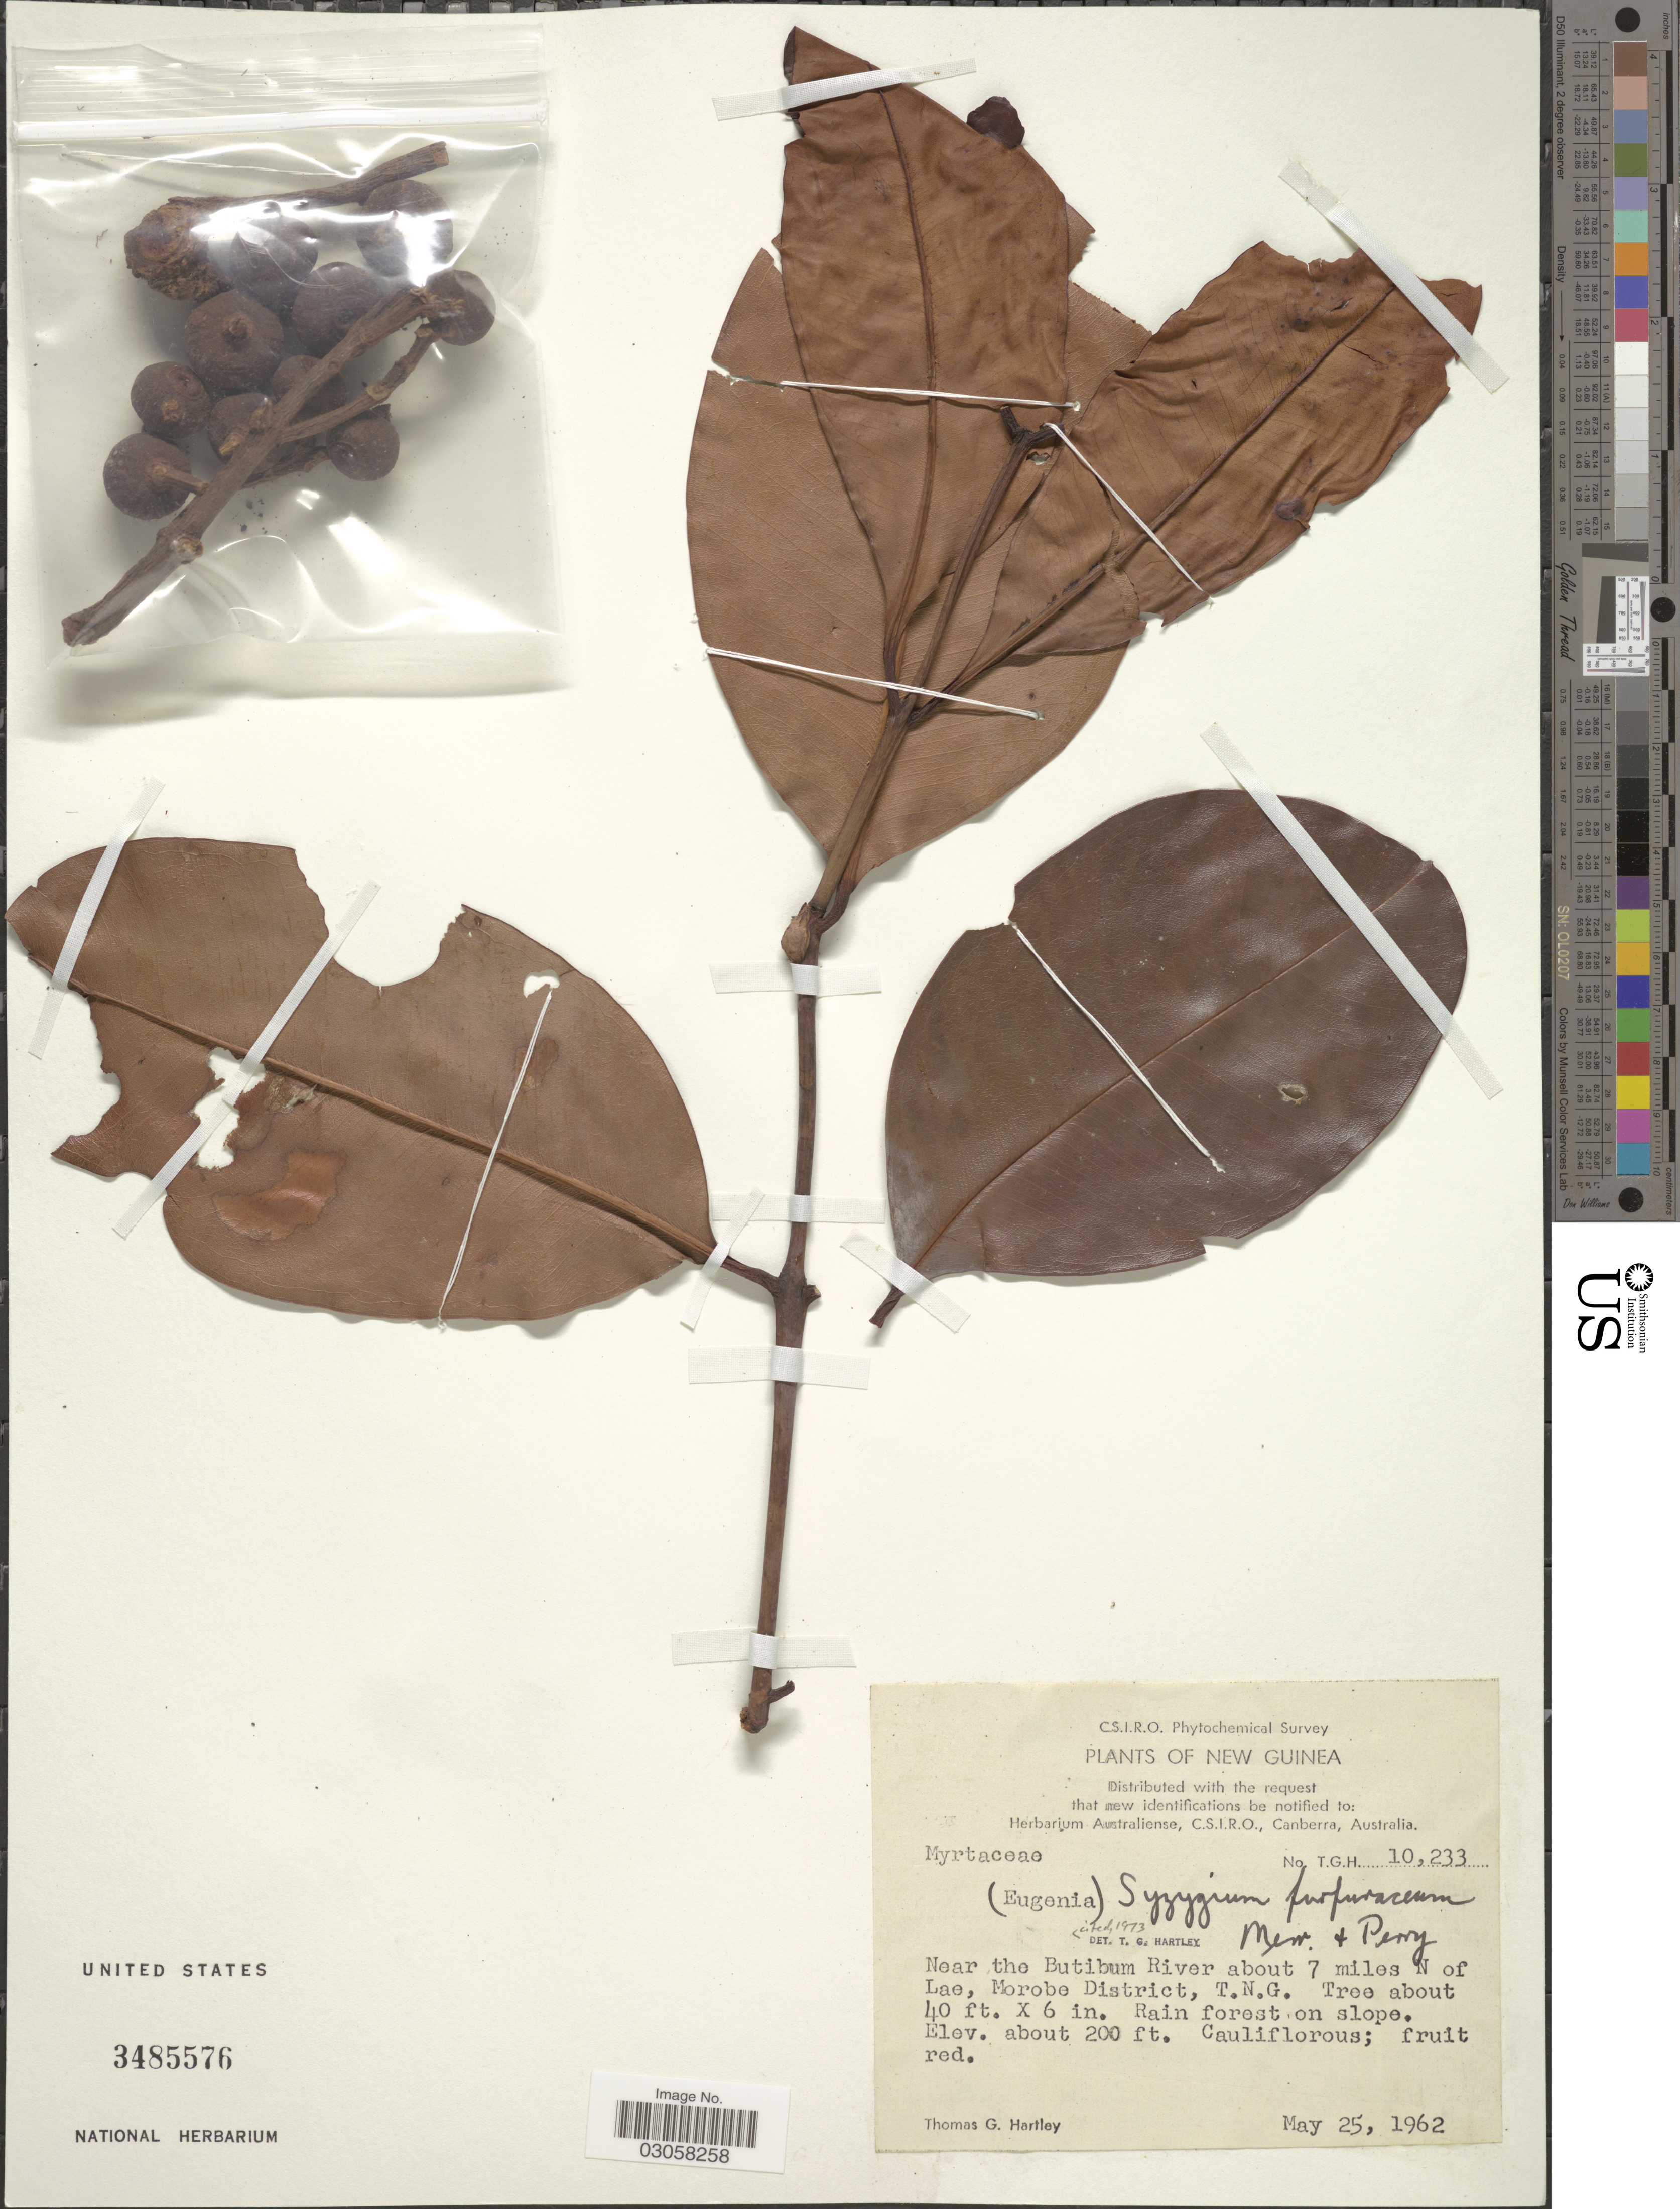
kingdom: Plantae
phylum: Tracheophyta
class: Magnoliopsida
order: Myrtales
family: Myrtaceae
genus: Syzygium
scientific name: Syzygium furfuraceum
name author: Merr. & L.M. Perry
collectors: T. G. Hartley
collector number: T.G.H.10233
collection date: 1962-05-25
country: Papua New Guinea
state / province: Morobe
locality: New Guinea. Near the Butibum River about 7 miles N of Lae, Morobe District, T. N. G.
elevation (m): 61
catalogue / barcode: US 3485576